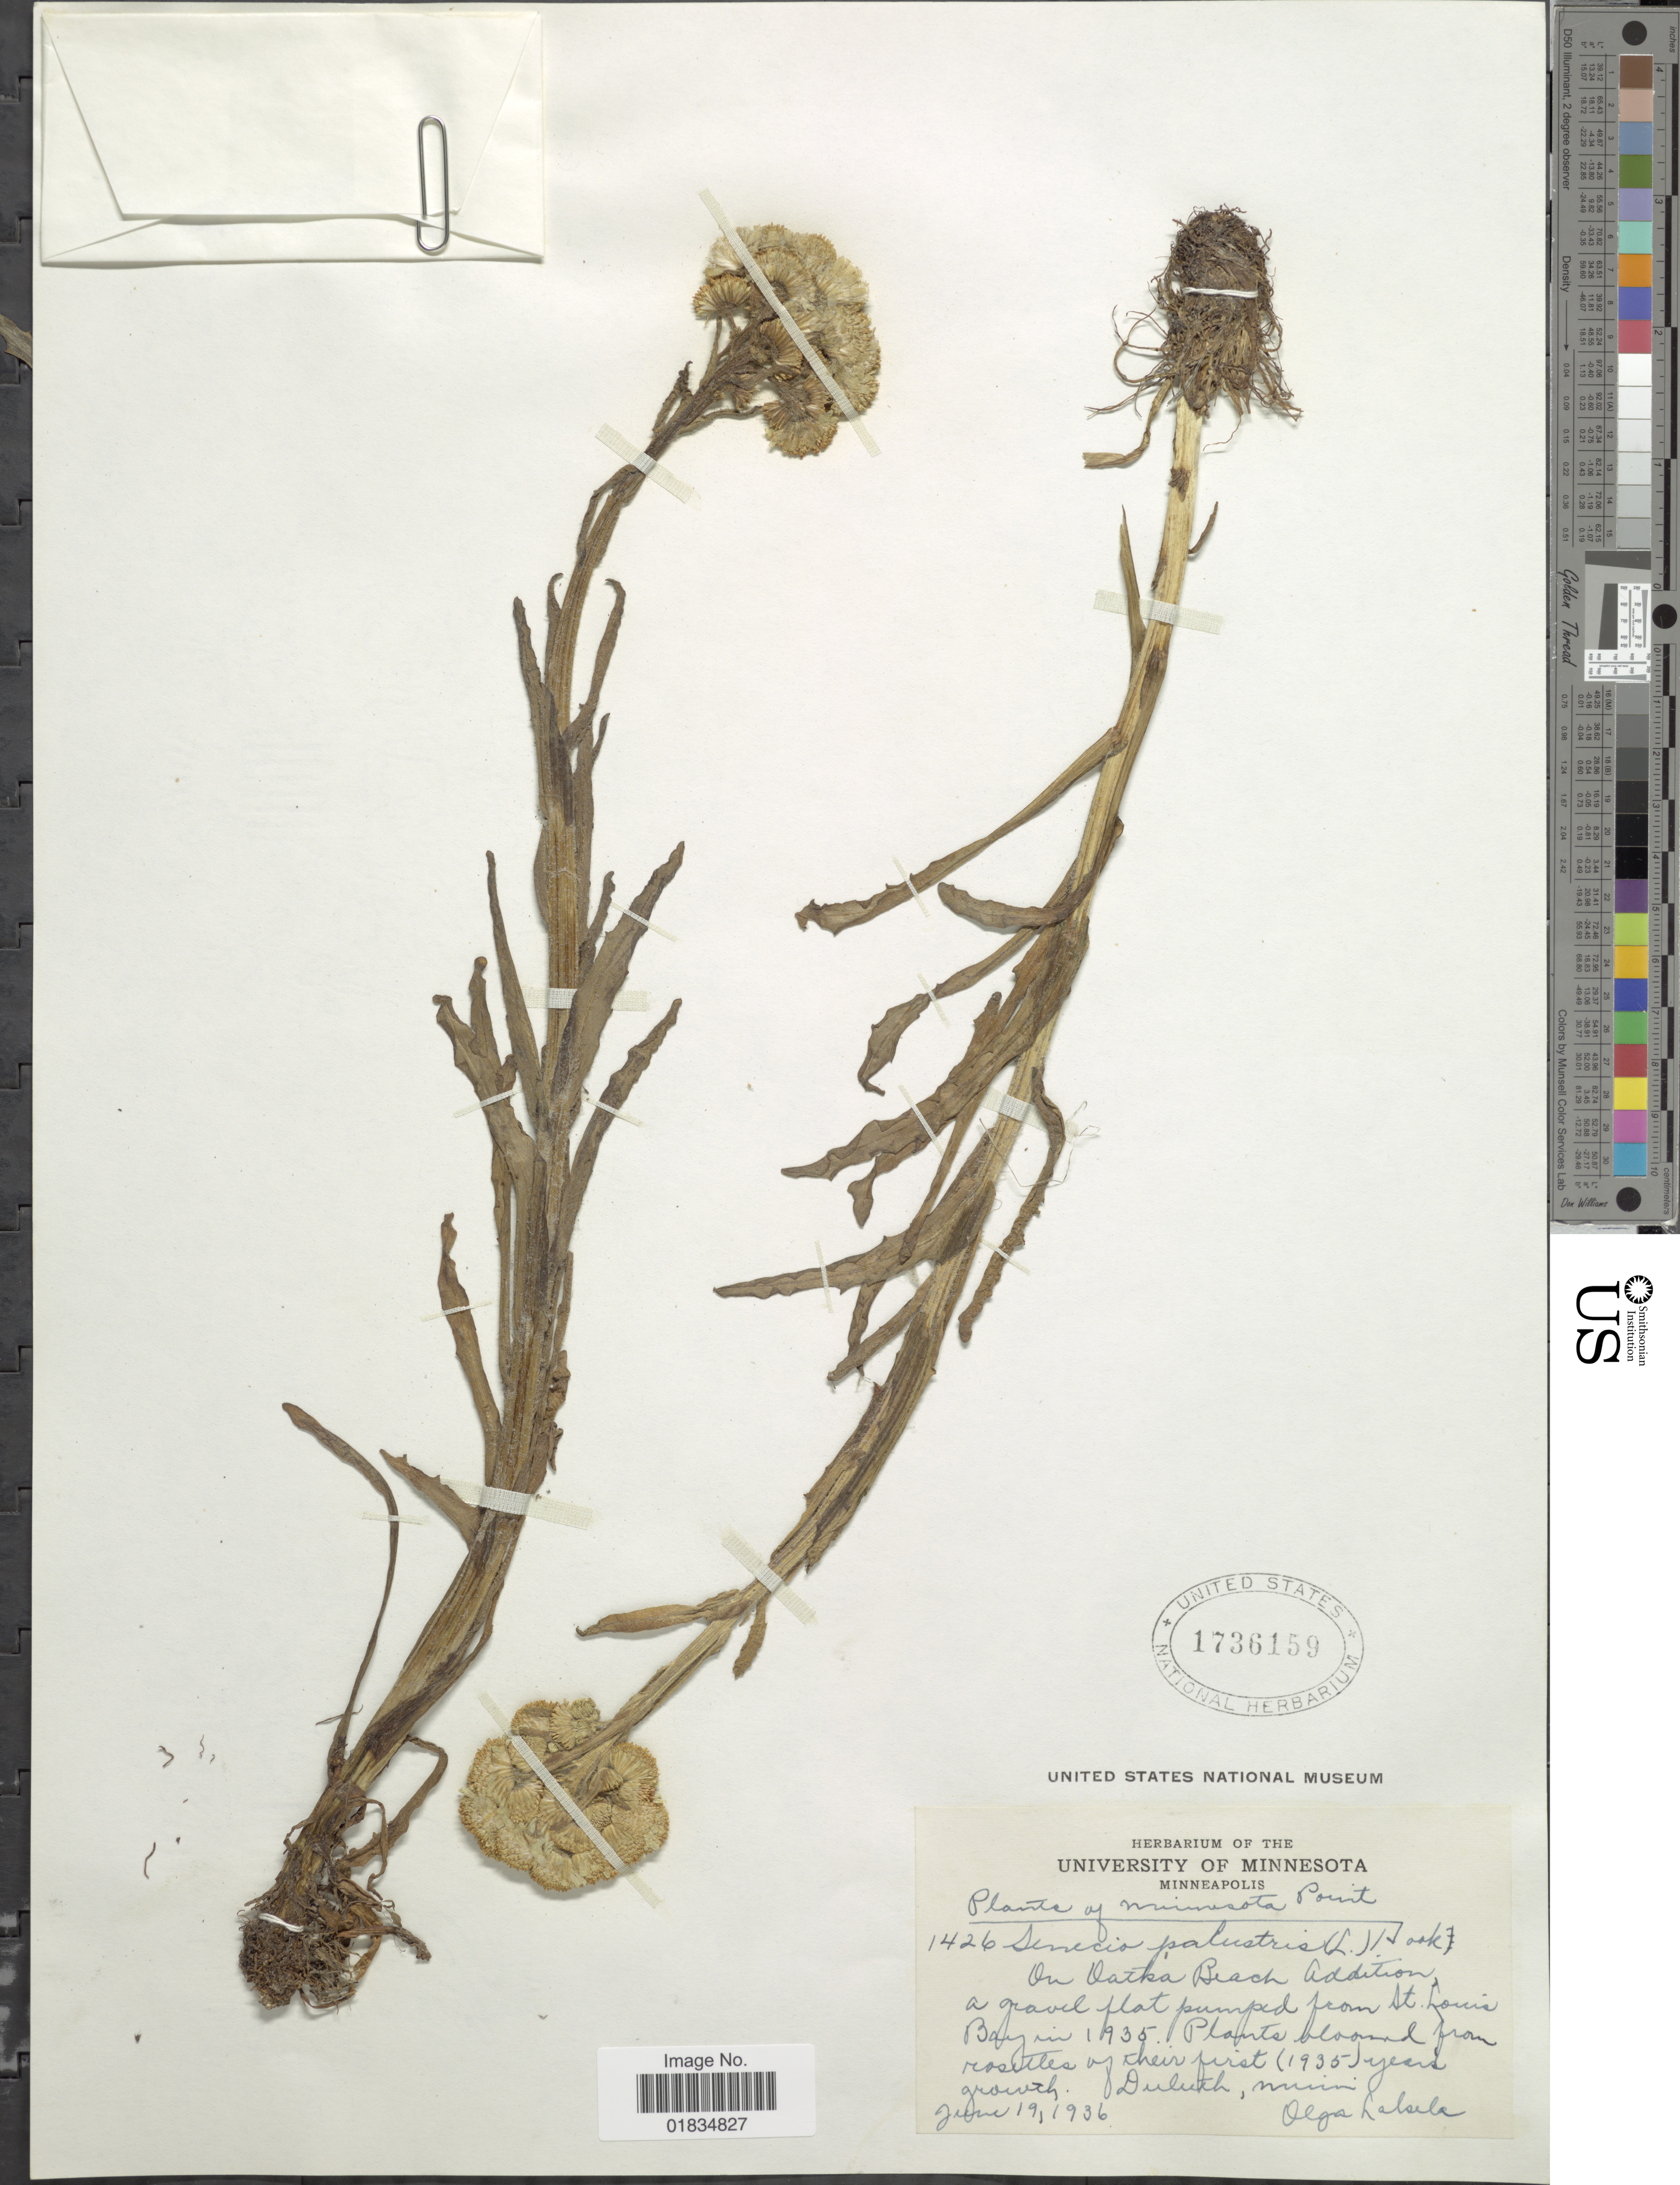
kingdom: Plantae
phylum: Tracheophyta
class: Magnoliopsida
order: Asterales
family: Asteraceae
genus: Tephroseris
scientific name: Tephroseris palustris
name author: (L.) Rchb.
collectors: O. K. Lakela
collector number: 1426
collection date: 1936-06-19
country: United States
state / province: Minnesota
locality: On Oatka Beach Addition from St. Louis Bay. Duluth.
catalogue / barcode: US 1736159